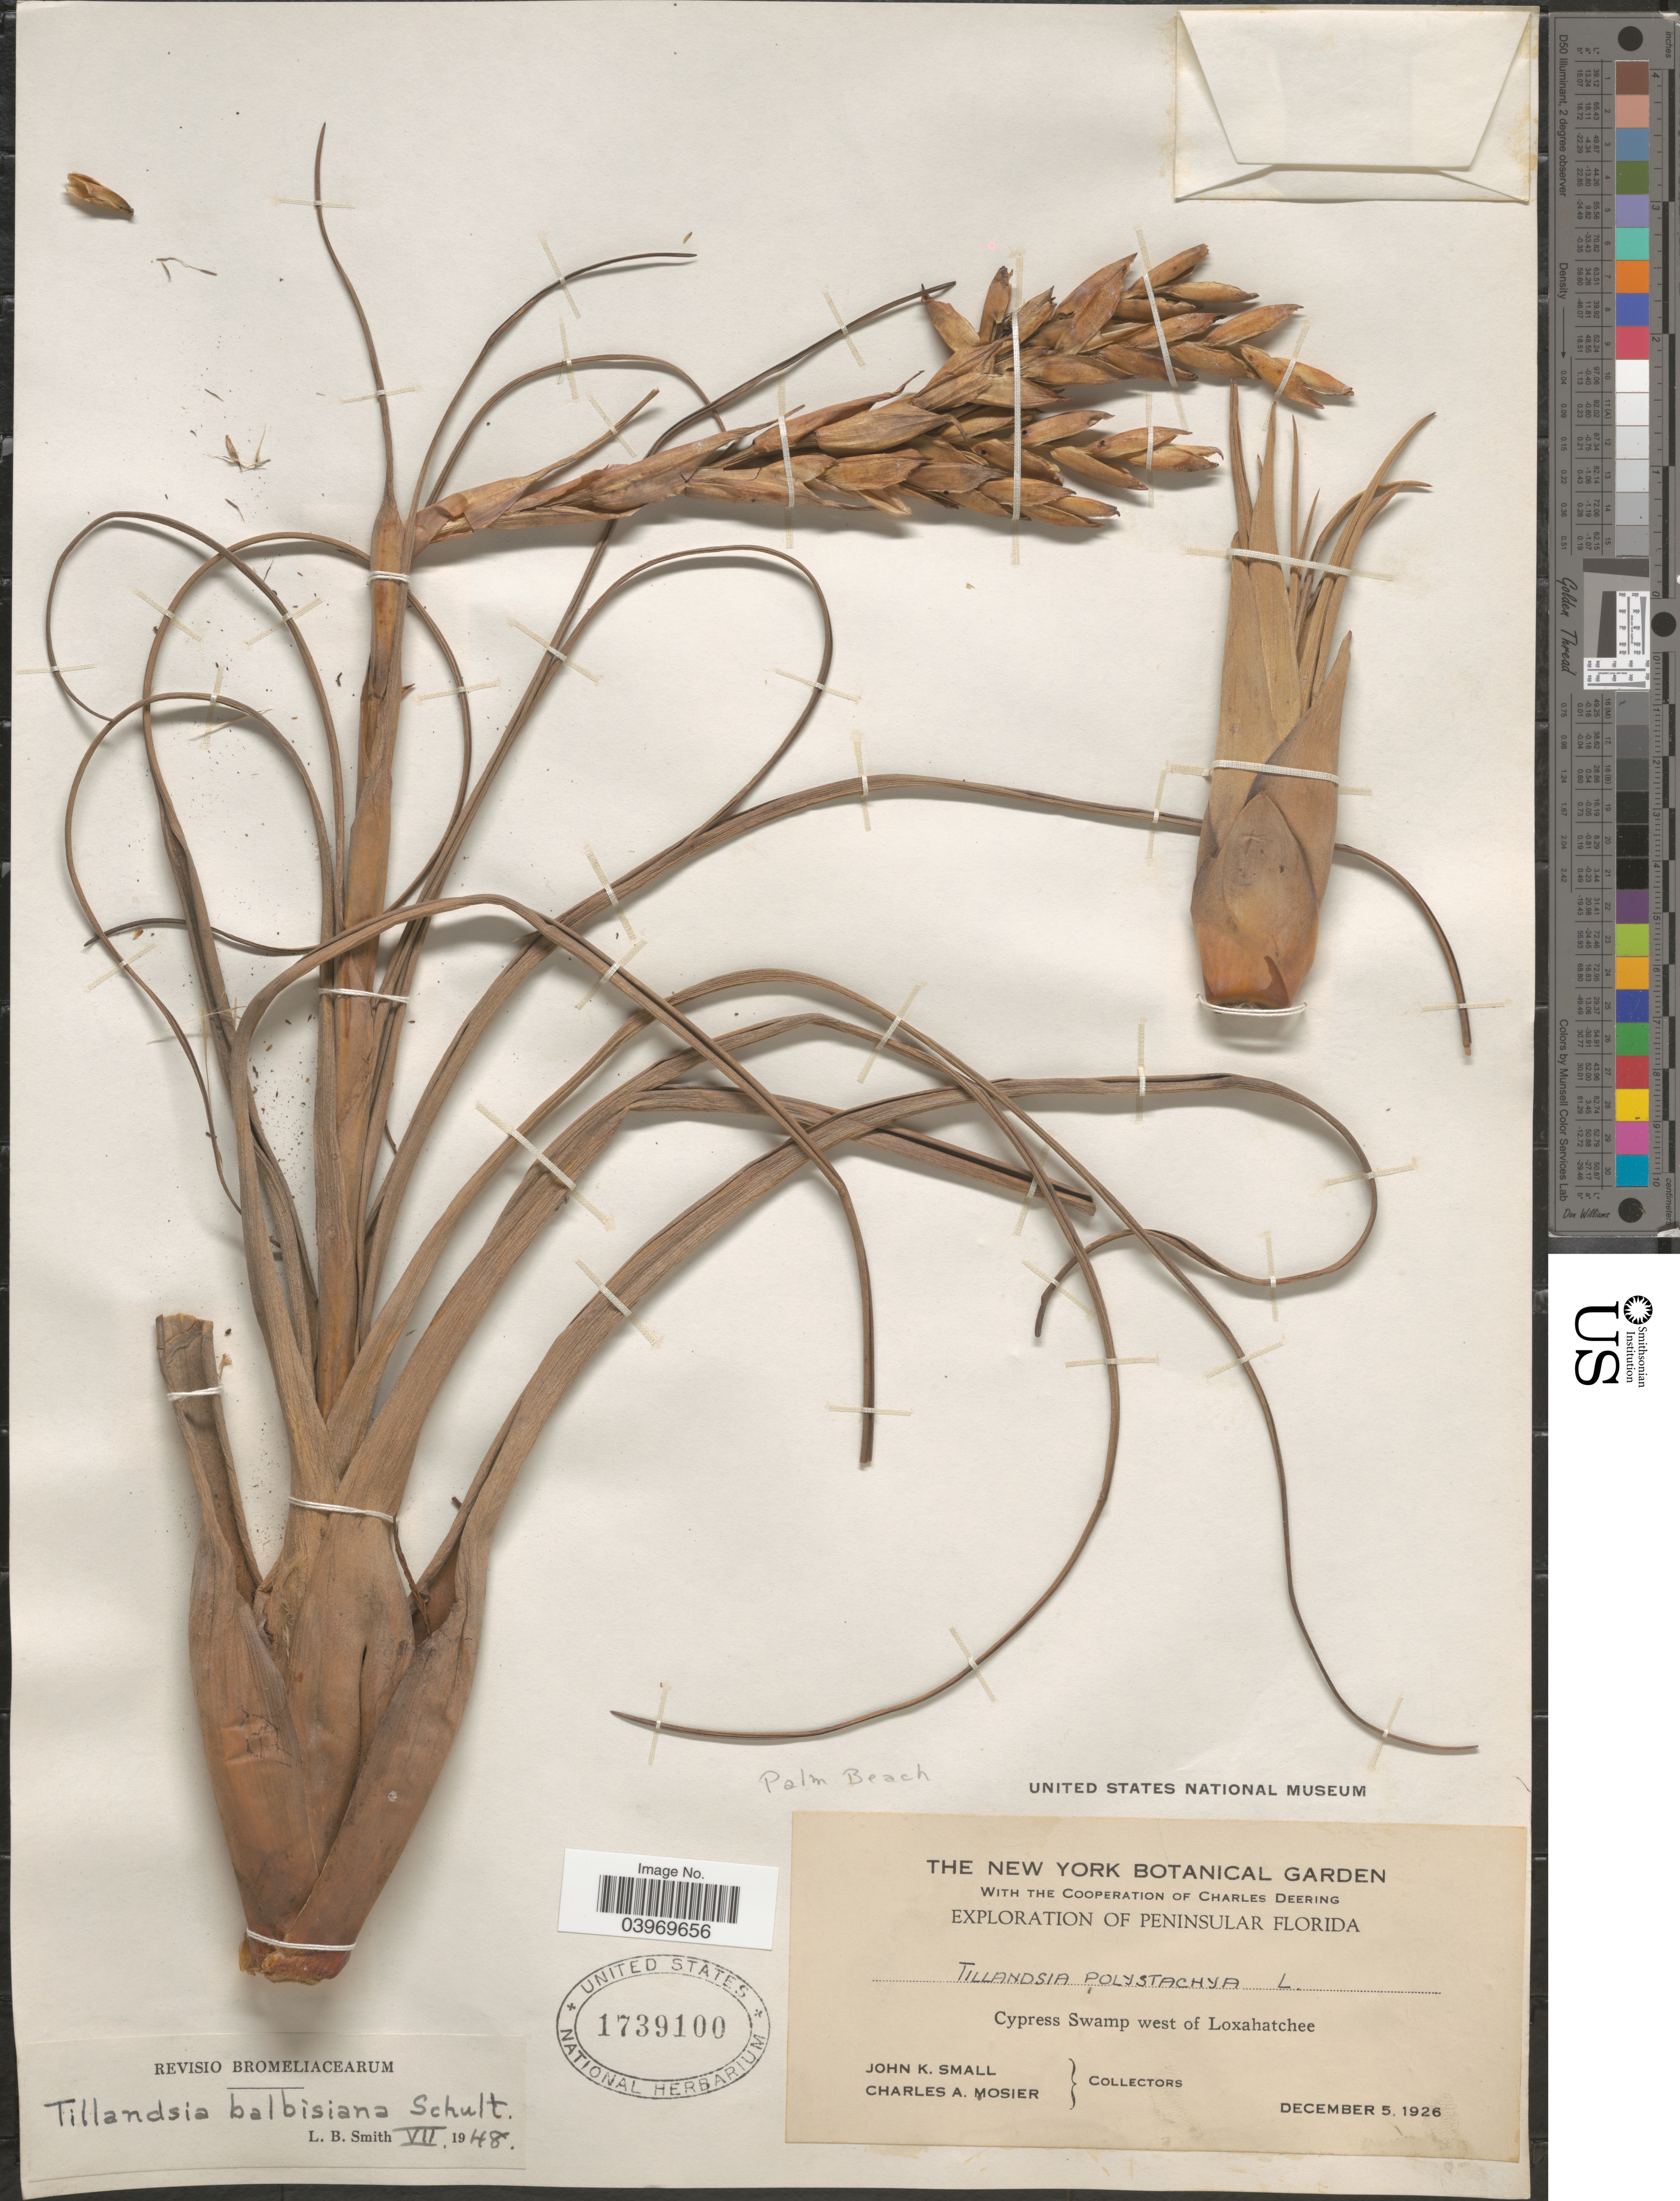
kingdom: Plantae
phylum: Tracheophyta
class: Liliopsida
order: Poales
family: Bromeliaceae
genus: Tillandsia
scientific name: Tillandsia balbisiana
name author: Schult. f.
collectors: J. K. Small & C. A. Mosier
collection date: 1926-12-05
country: United States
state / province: Florida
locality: Peninsular Florida. Cypress Swamp west of Loxahatchee. Palm Beach.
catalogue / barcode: US 1739100